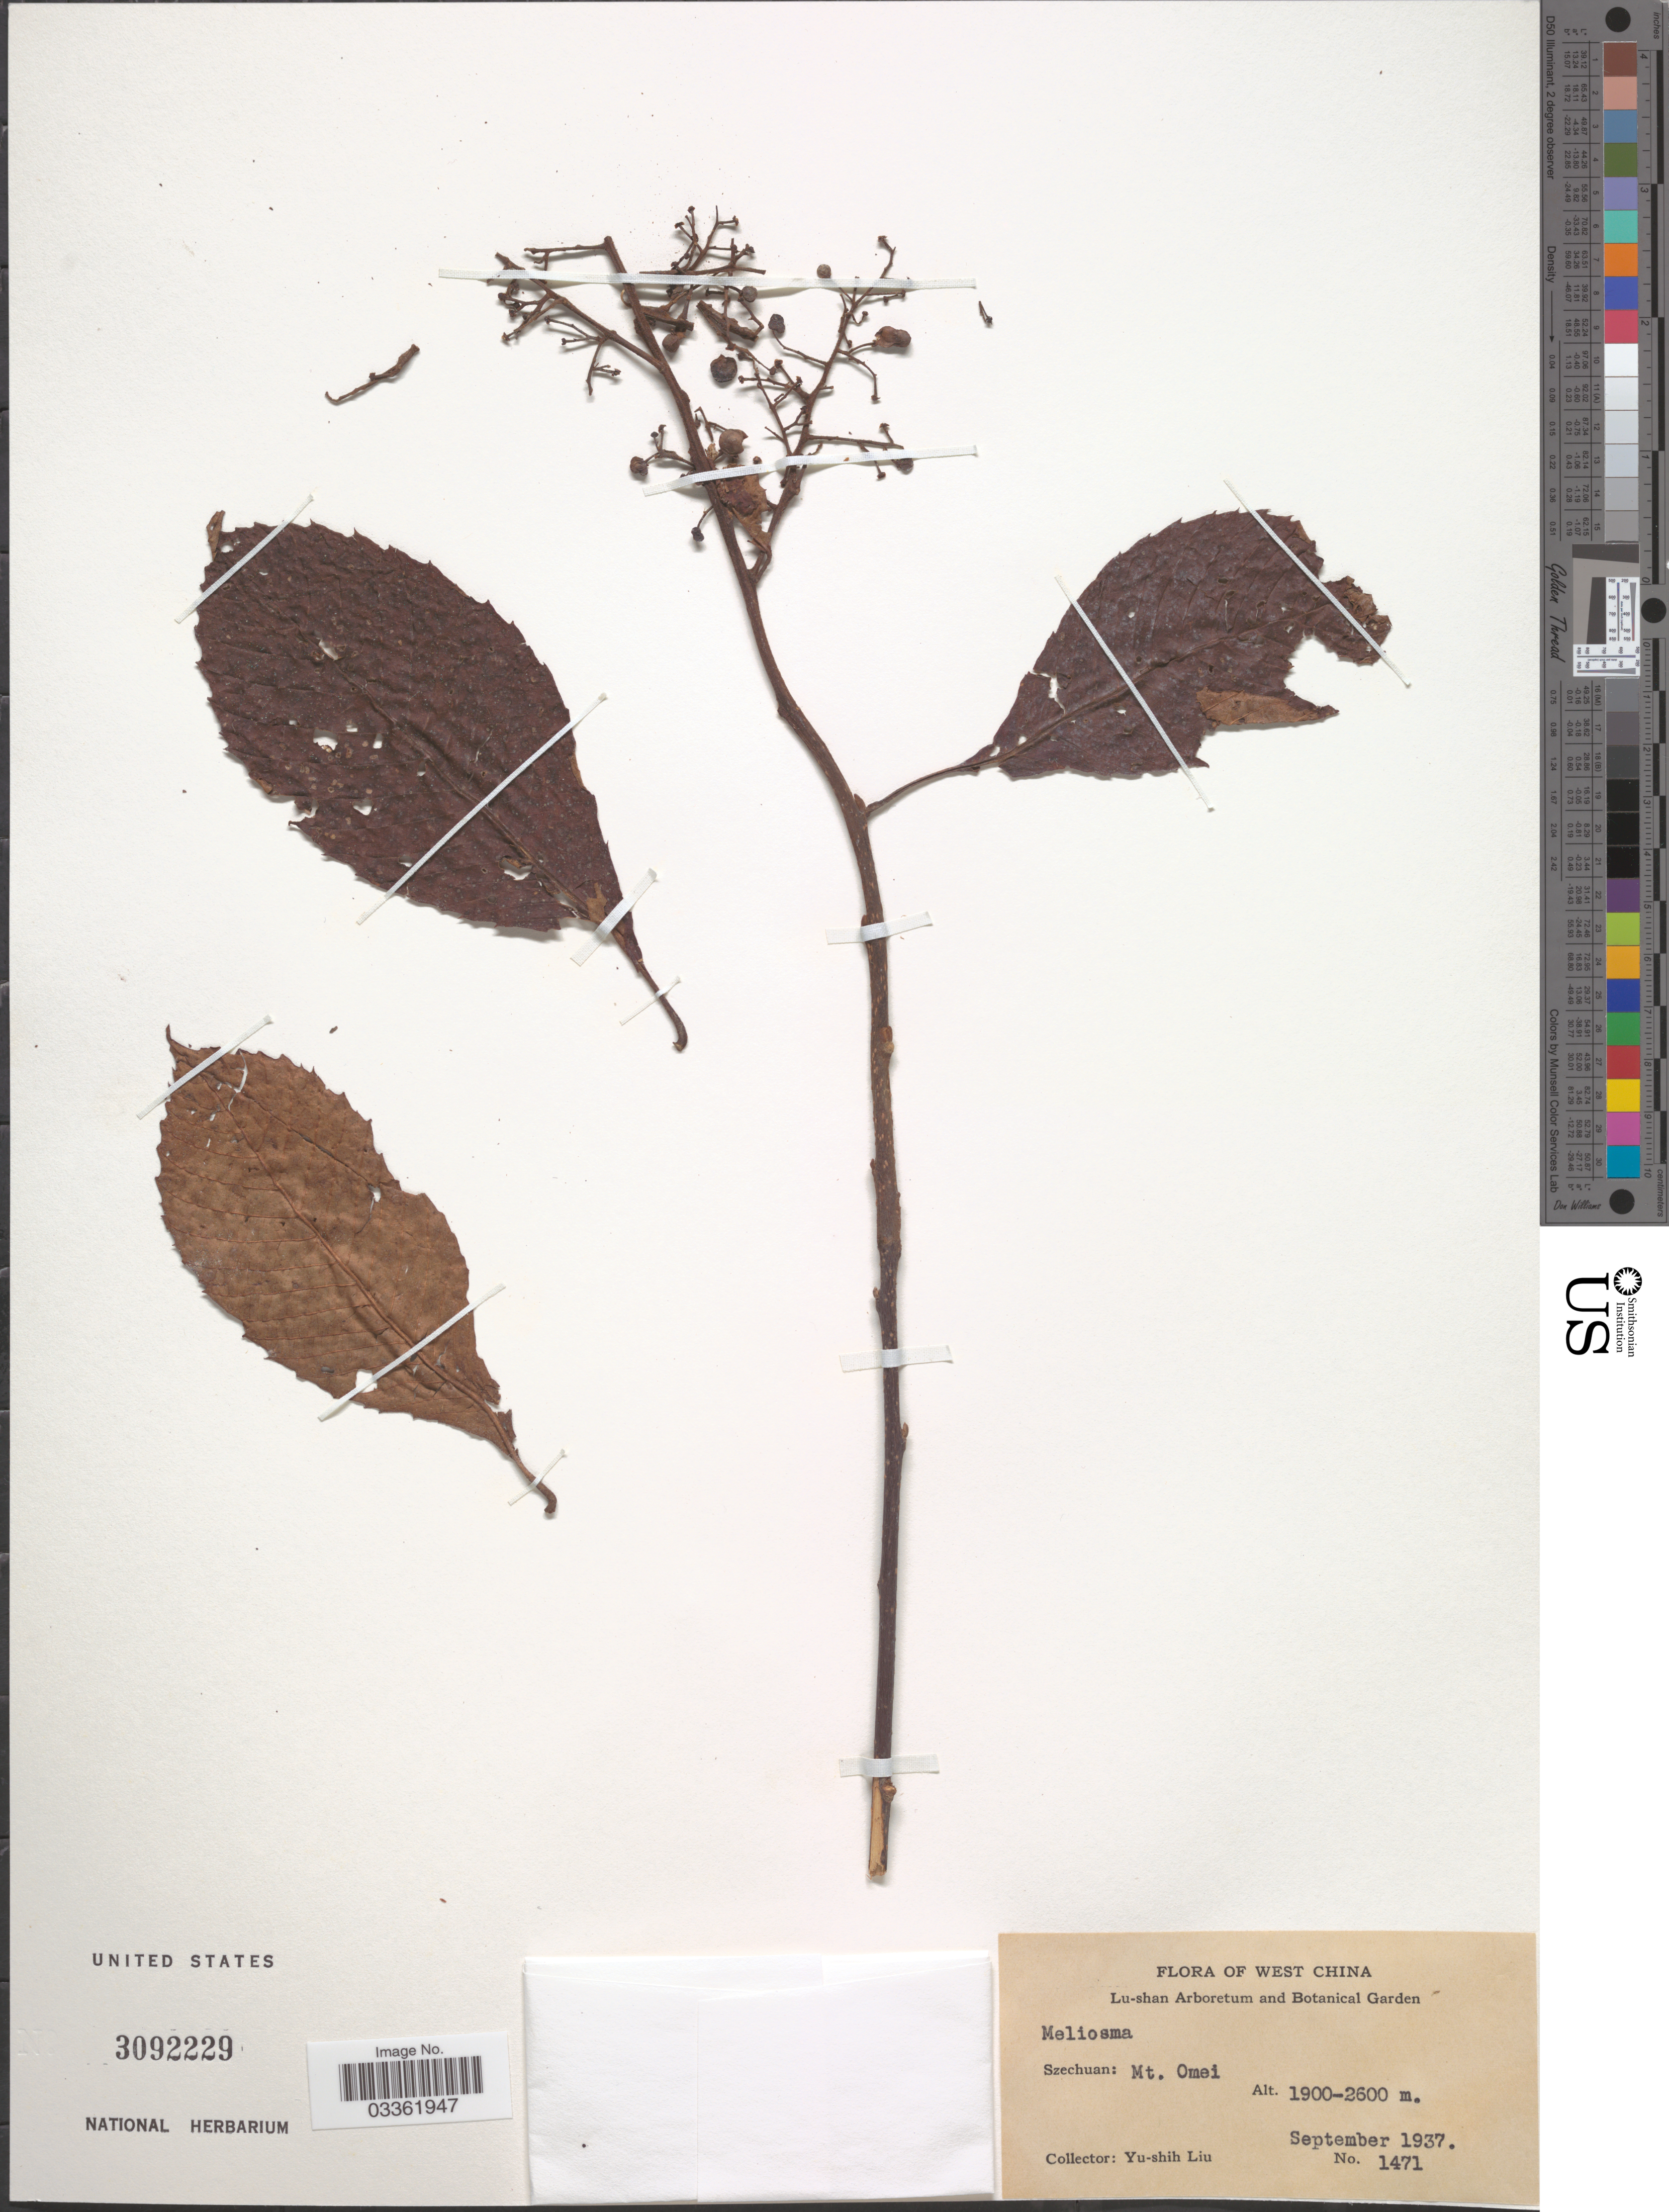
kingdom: Plantae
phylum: Tracheophyta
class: Magnoliopsida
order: Proteales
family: Sabiaceae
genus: Meliosma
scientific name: Meliosma sp.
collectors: Y.-S. Liu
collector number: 1471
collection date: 1937-09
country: China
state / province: Sichuan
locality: West China, Szechuan: Mt. Omei.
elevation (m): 1900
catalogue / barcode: US 3092229